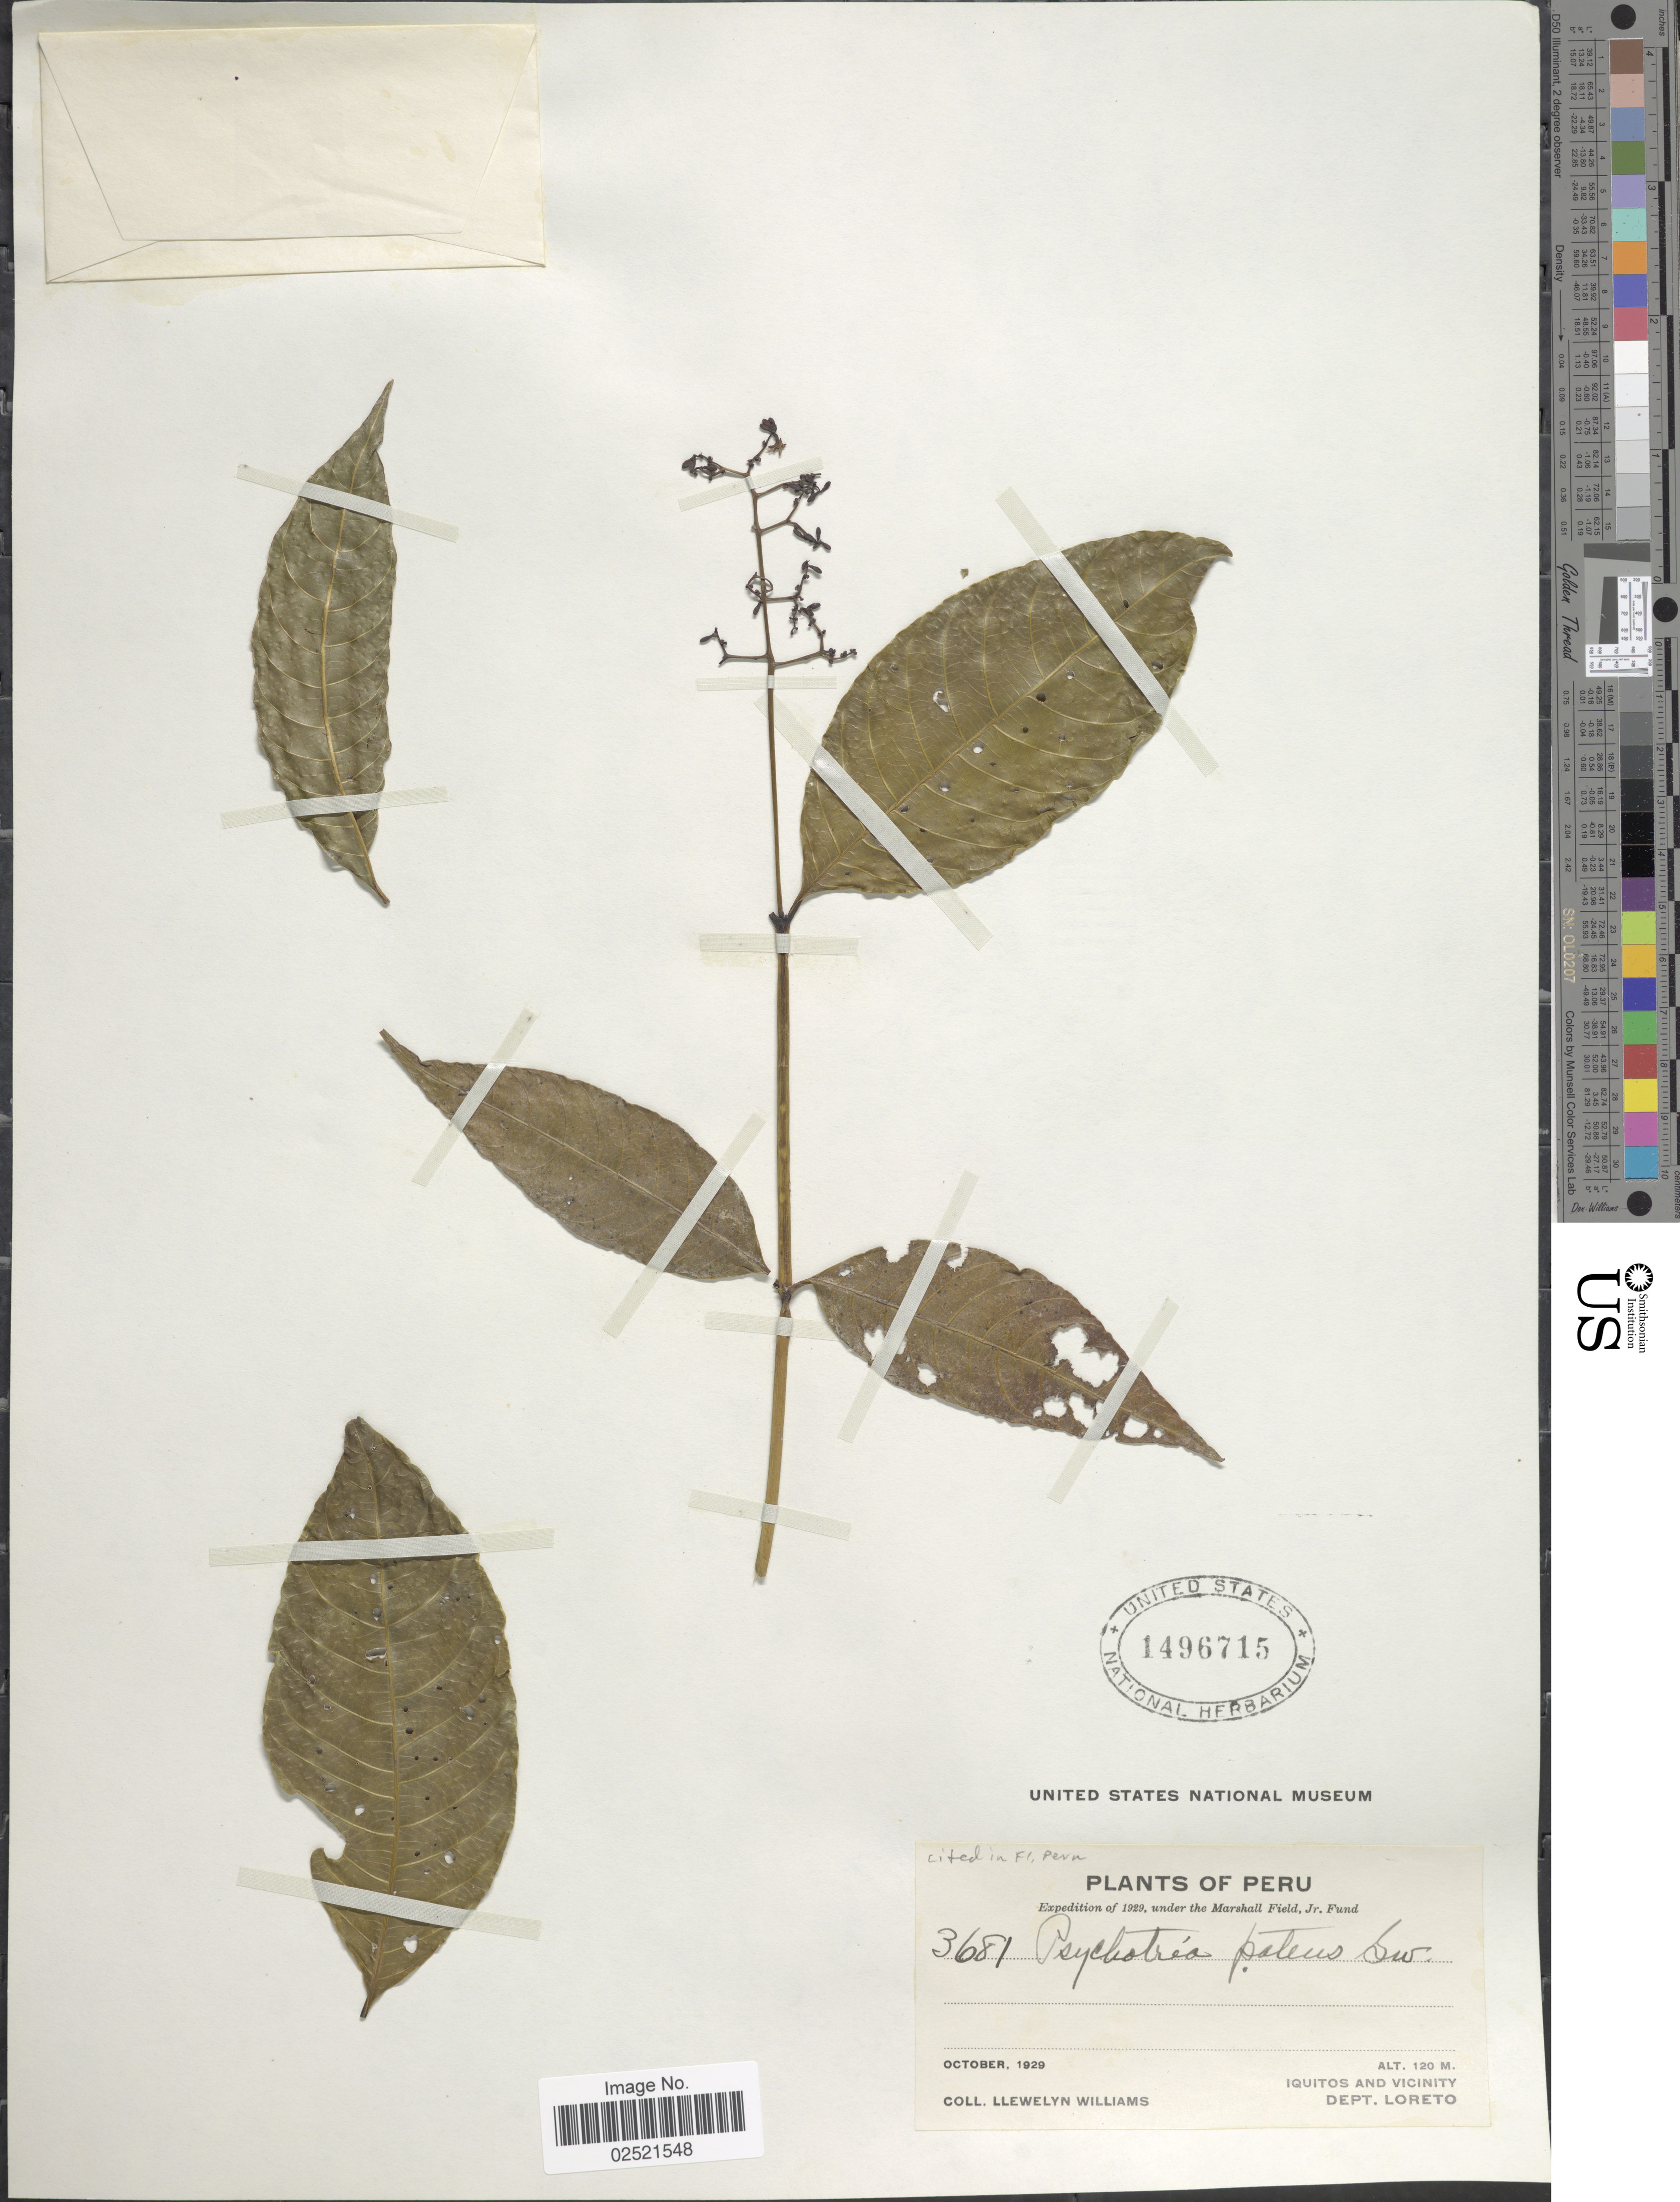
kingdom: Plantae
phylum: Tracheophyta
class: Magnoliopsida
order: Gentianales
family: Rubiaceae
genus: Psychotria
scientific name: Psychotria patens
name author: Sw.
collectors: Ll. Williams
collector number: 3681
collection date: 1929-10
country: Peru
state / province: Loreto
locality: Iquitos and vicinity.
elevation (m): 120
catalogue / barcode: US 1496715